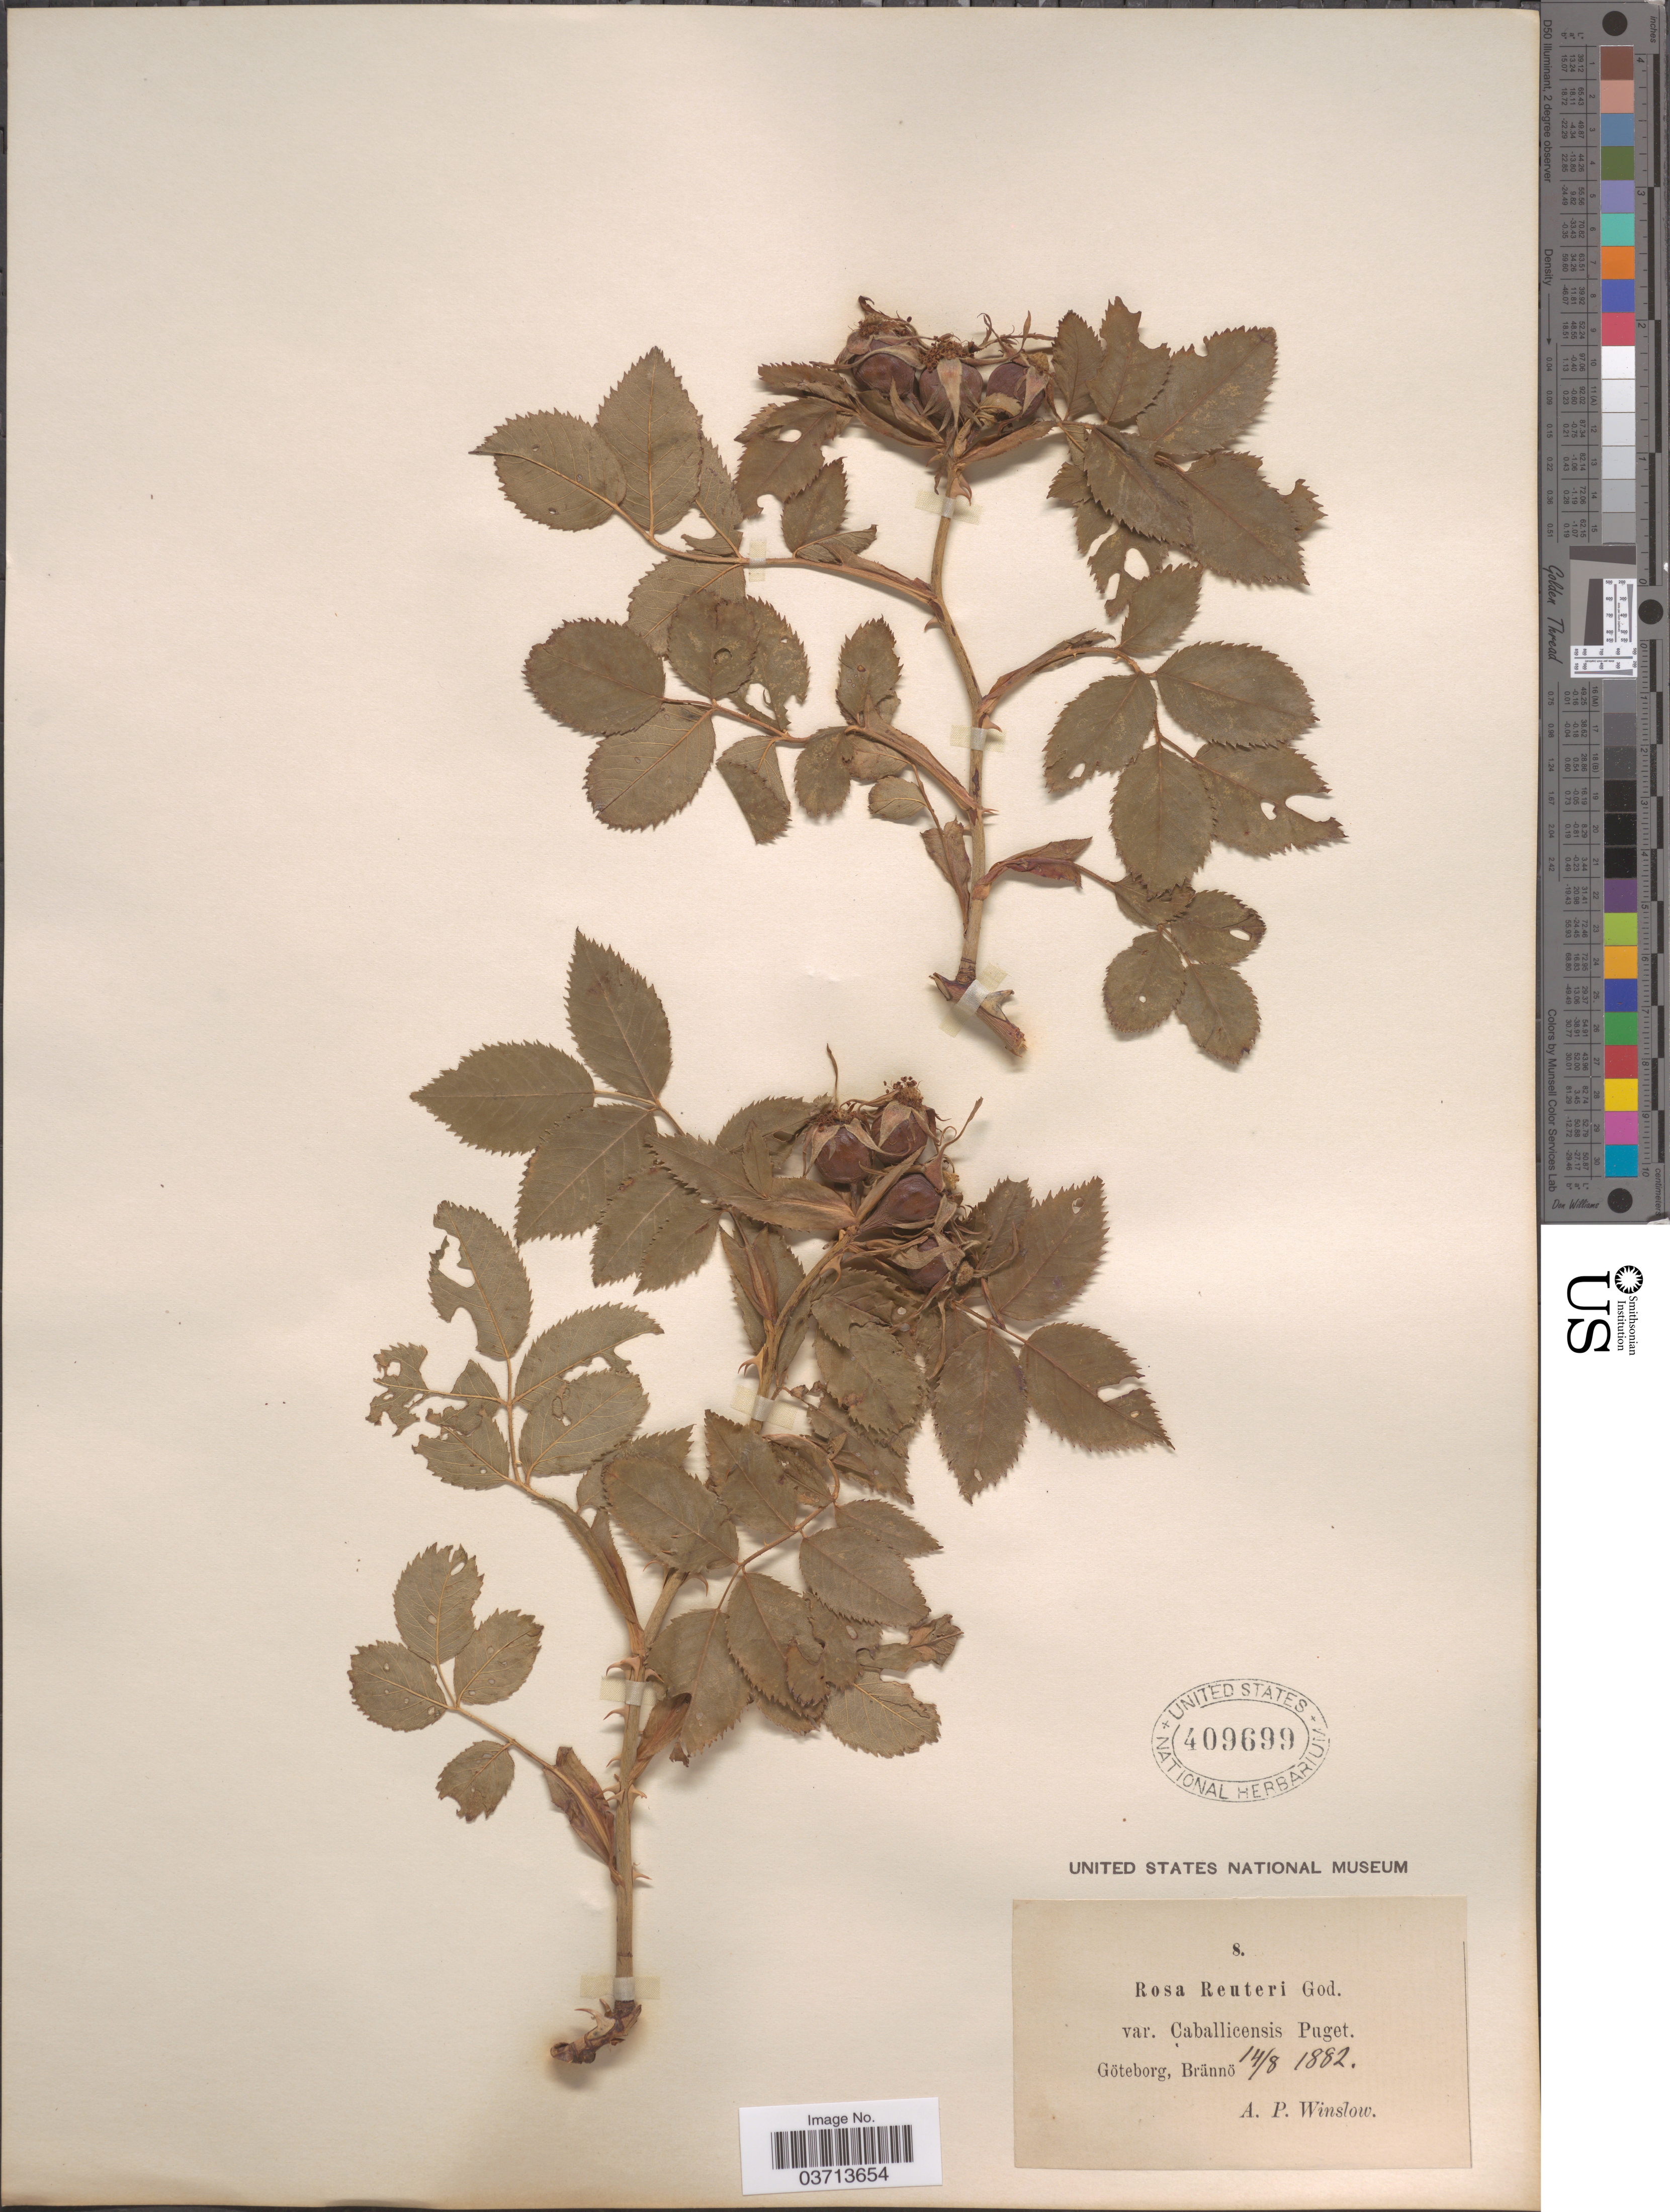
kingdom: Plantae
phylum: Tracheophyta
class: Magnoliopsida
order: Rosales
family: Rosaceae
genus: Rosa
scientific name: Rosa reuteri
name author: (Godet) Reut.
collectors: A. Winslow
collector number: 8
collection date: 1882-08-14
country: Sweden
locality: Göteborg, Brännö.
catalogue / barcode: US 409699